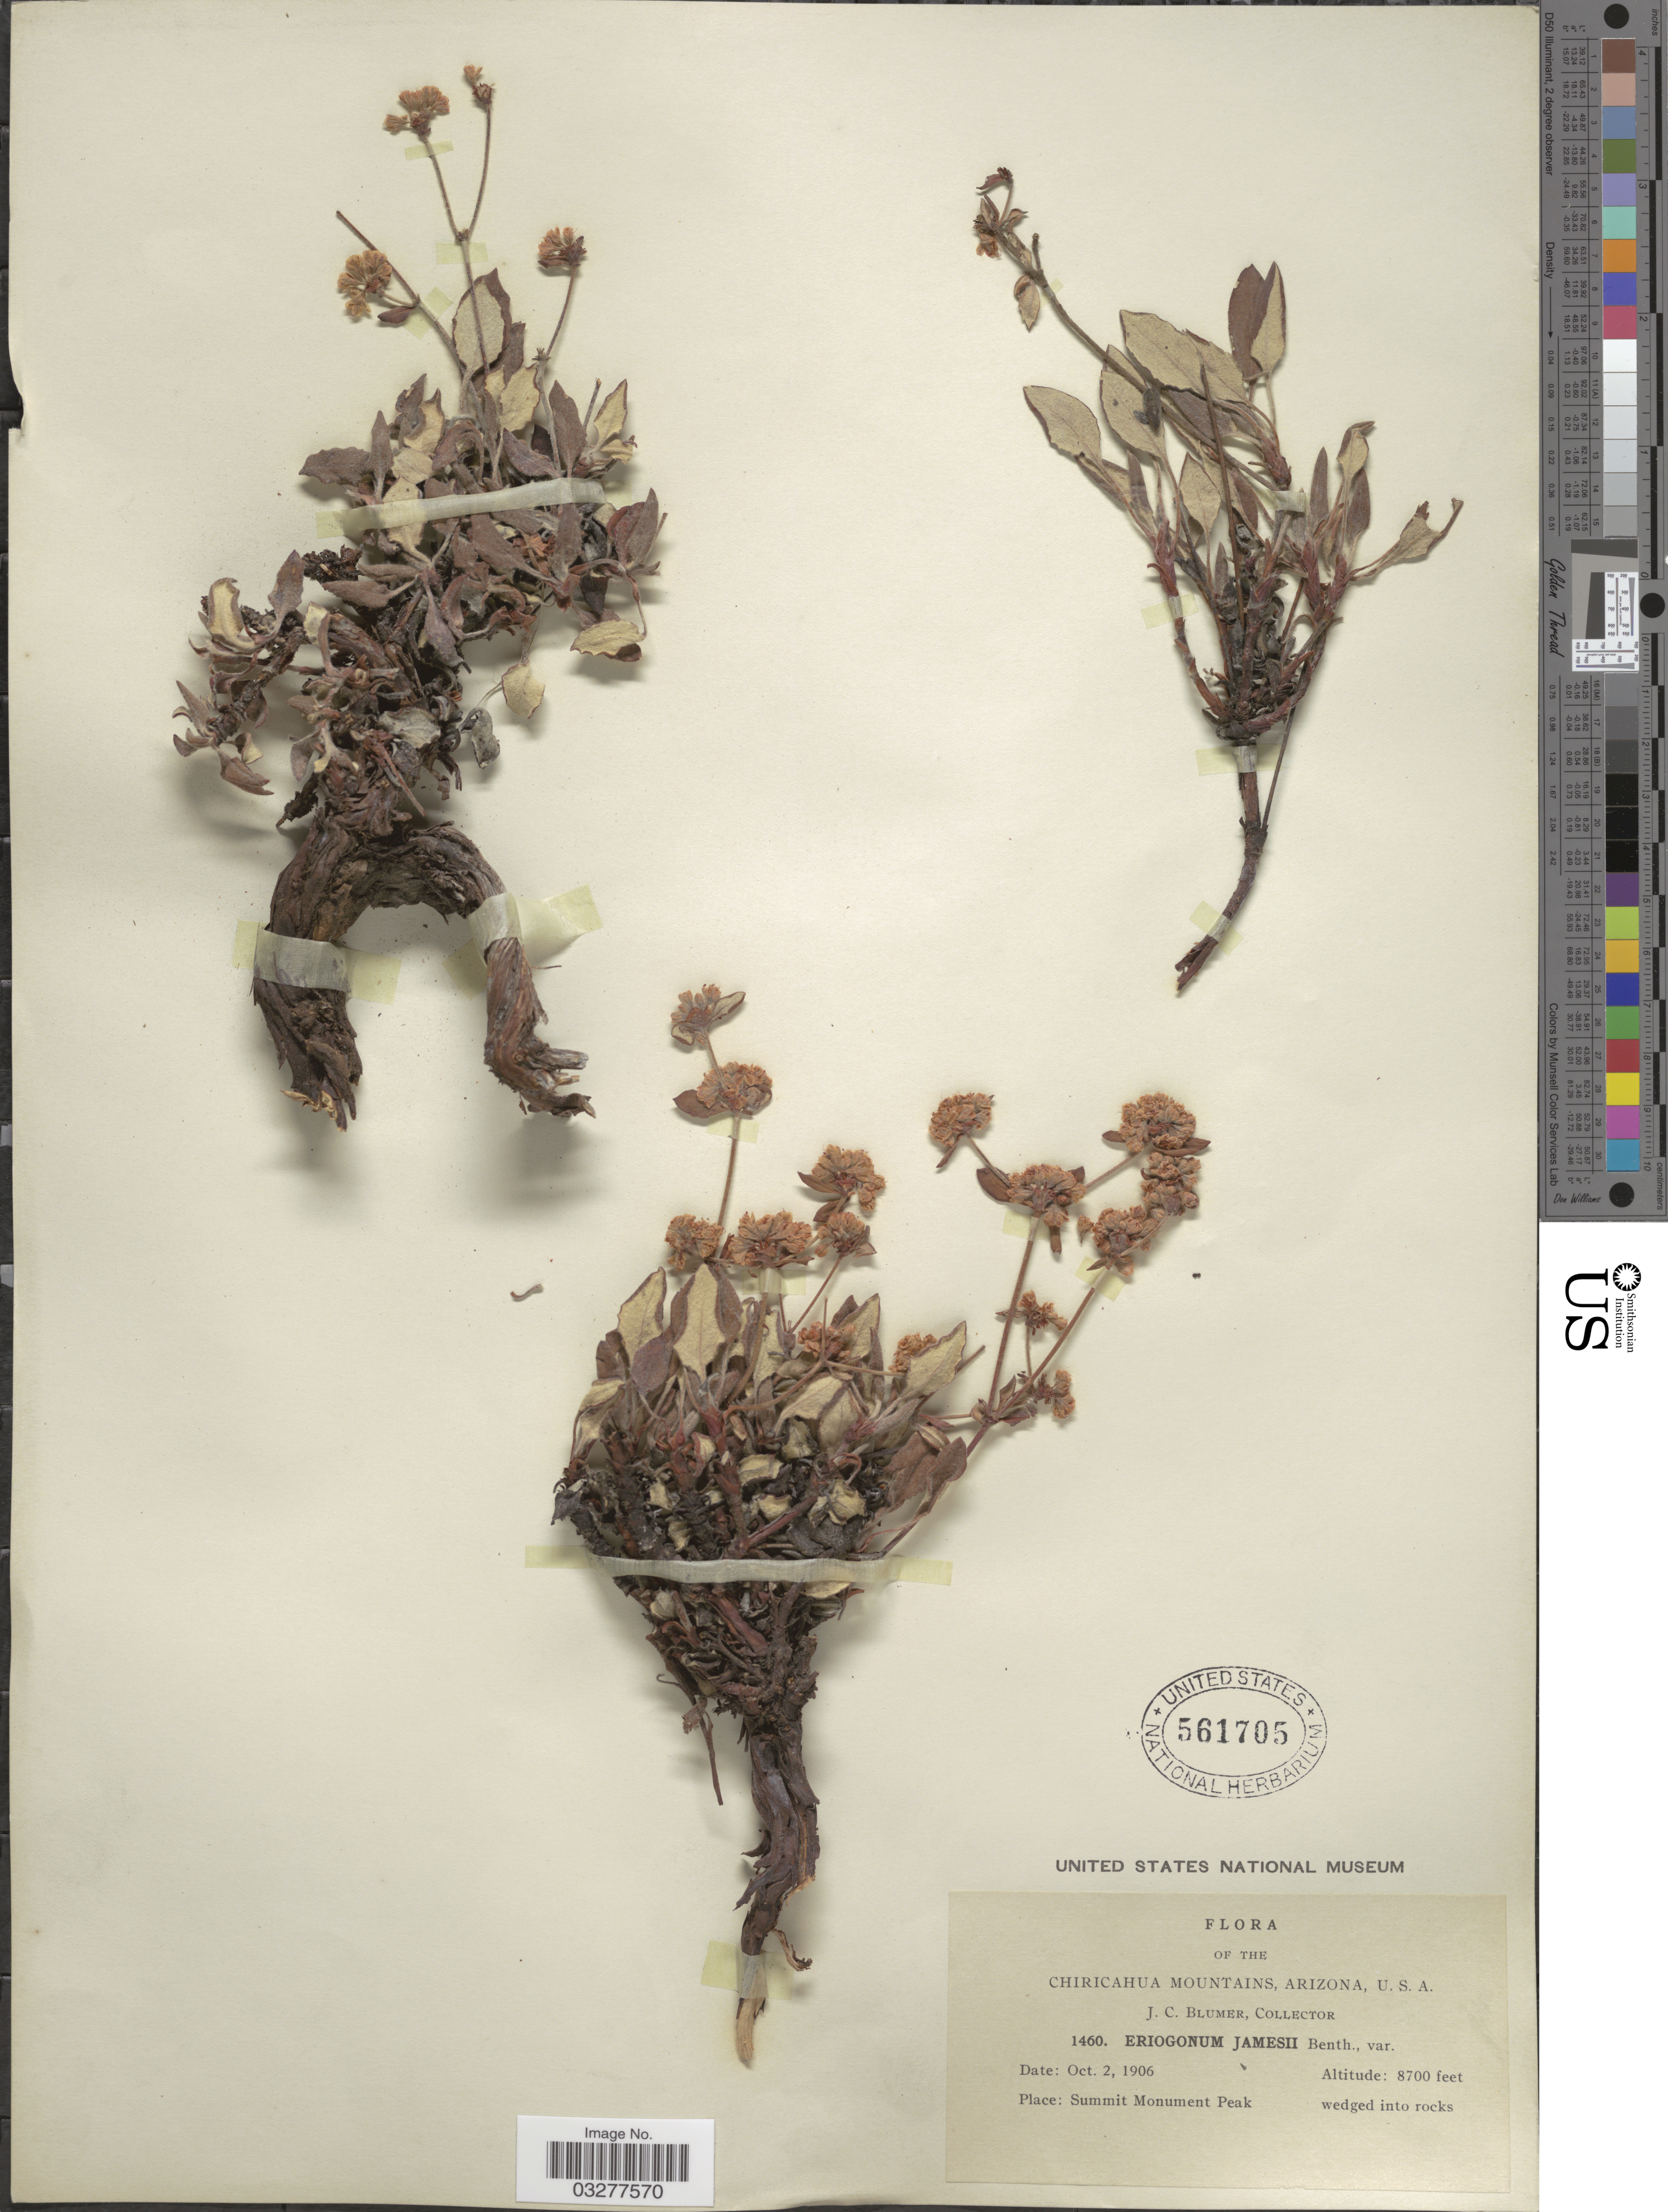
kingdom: Plantae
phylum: Tracheophyta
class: Magnoliopsida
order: Caryophyllales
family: Polygonaceae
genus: Eriogonum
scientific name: Eriogonum jamesii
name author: Benth.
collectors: J. C. Blumer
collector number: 1460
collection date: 1906-10-02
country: United States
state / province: Arizona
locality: Chiricahua Mountains, Summit Monument Peak.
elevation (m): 2652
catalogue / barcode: US 561705